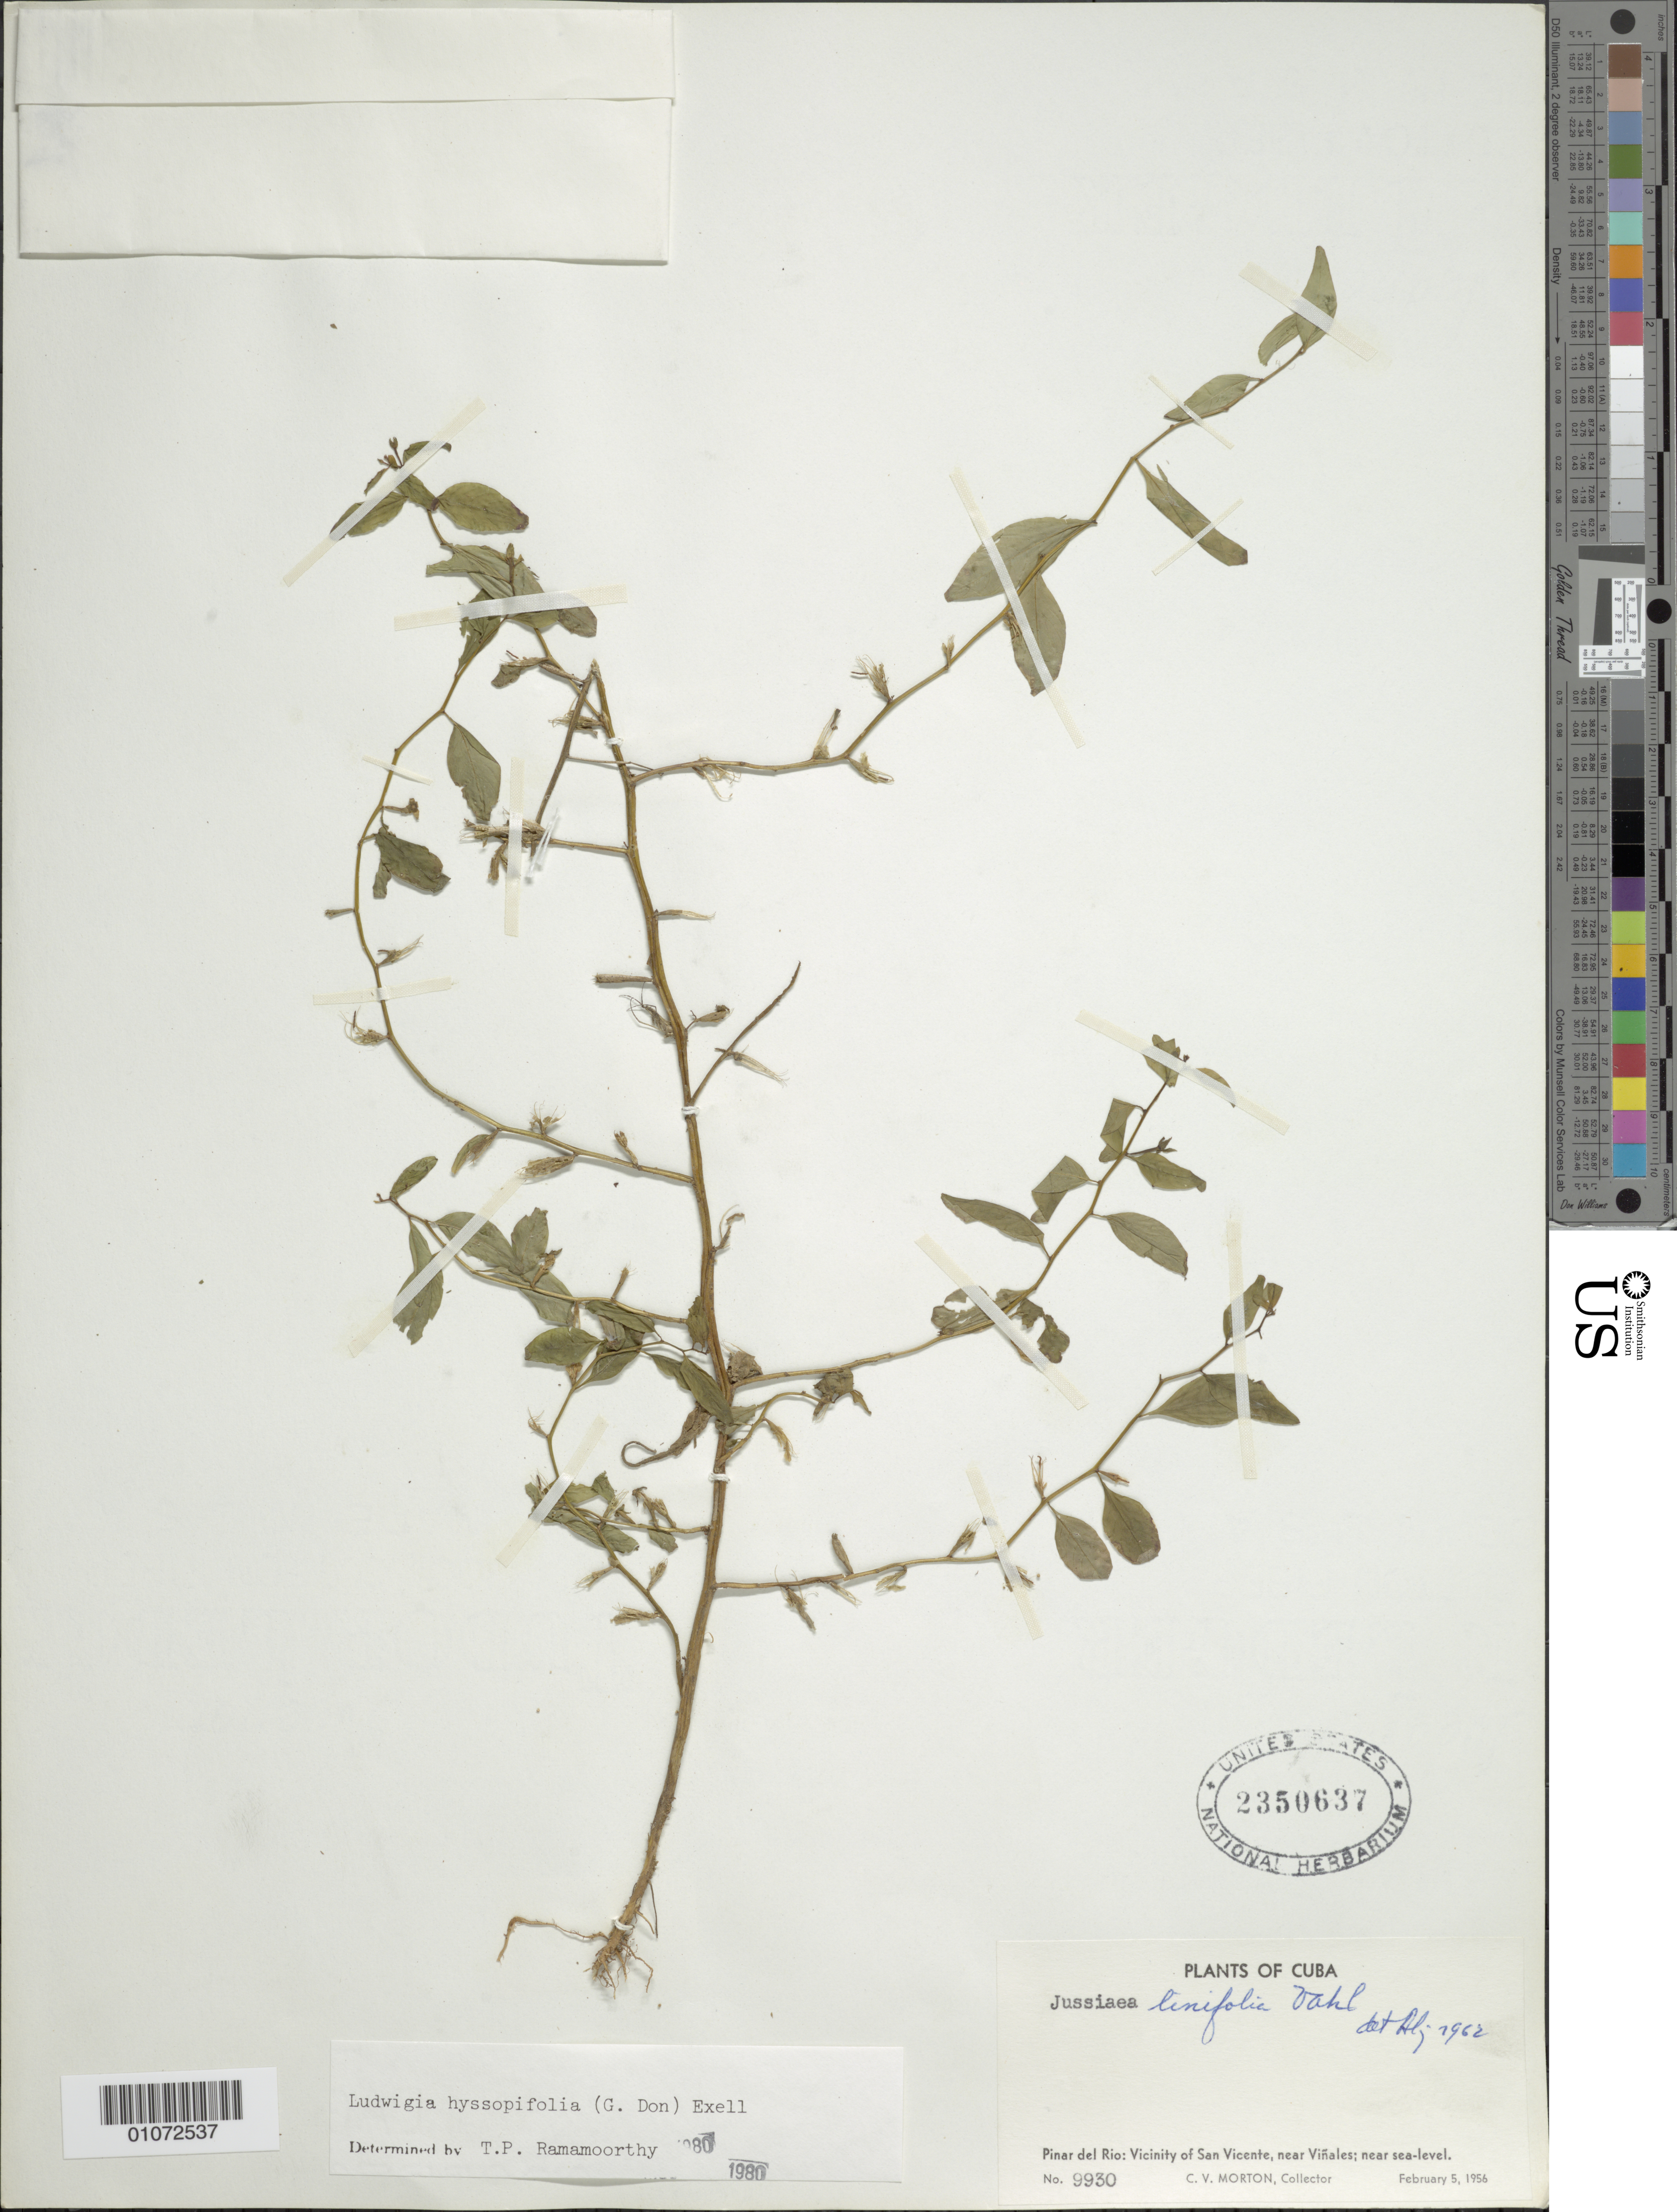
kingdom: Plantae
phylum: Tracheophyta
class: Magnoliopsida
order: Myrtales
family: Onagraceae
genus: Ludwigia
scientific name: Ludwigia hyssopifolia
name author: (G. Don) Exell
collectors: C. V. Morton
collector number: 9930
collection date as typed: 05 Feb 1956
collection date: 1956-02-05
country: Cuba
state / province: Pinar del Rio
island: Cuba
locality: Vicinity of San Vicente, near Viñales; near sea-level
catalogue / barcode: US 2350637